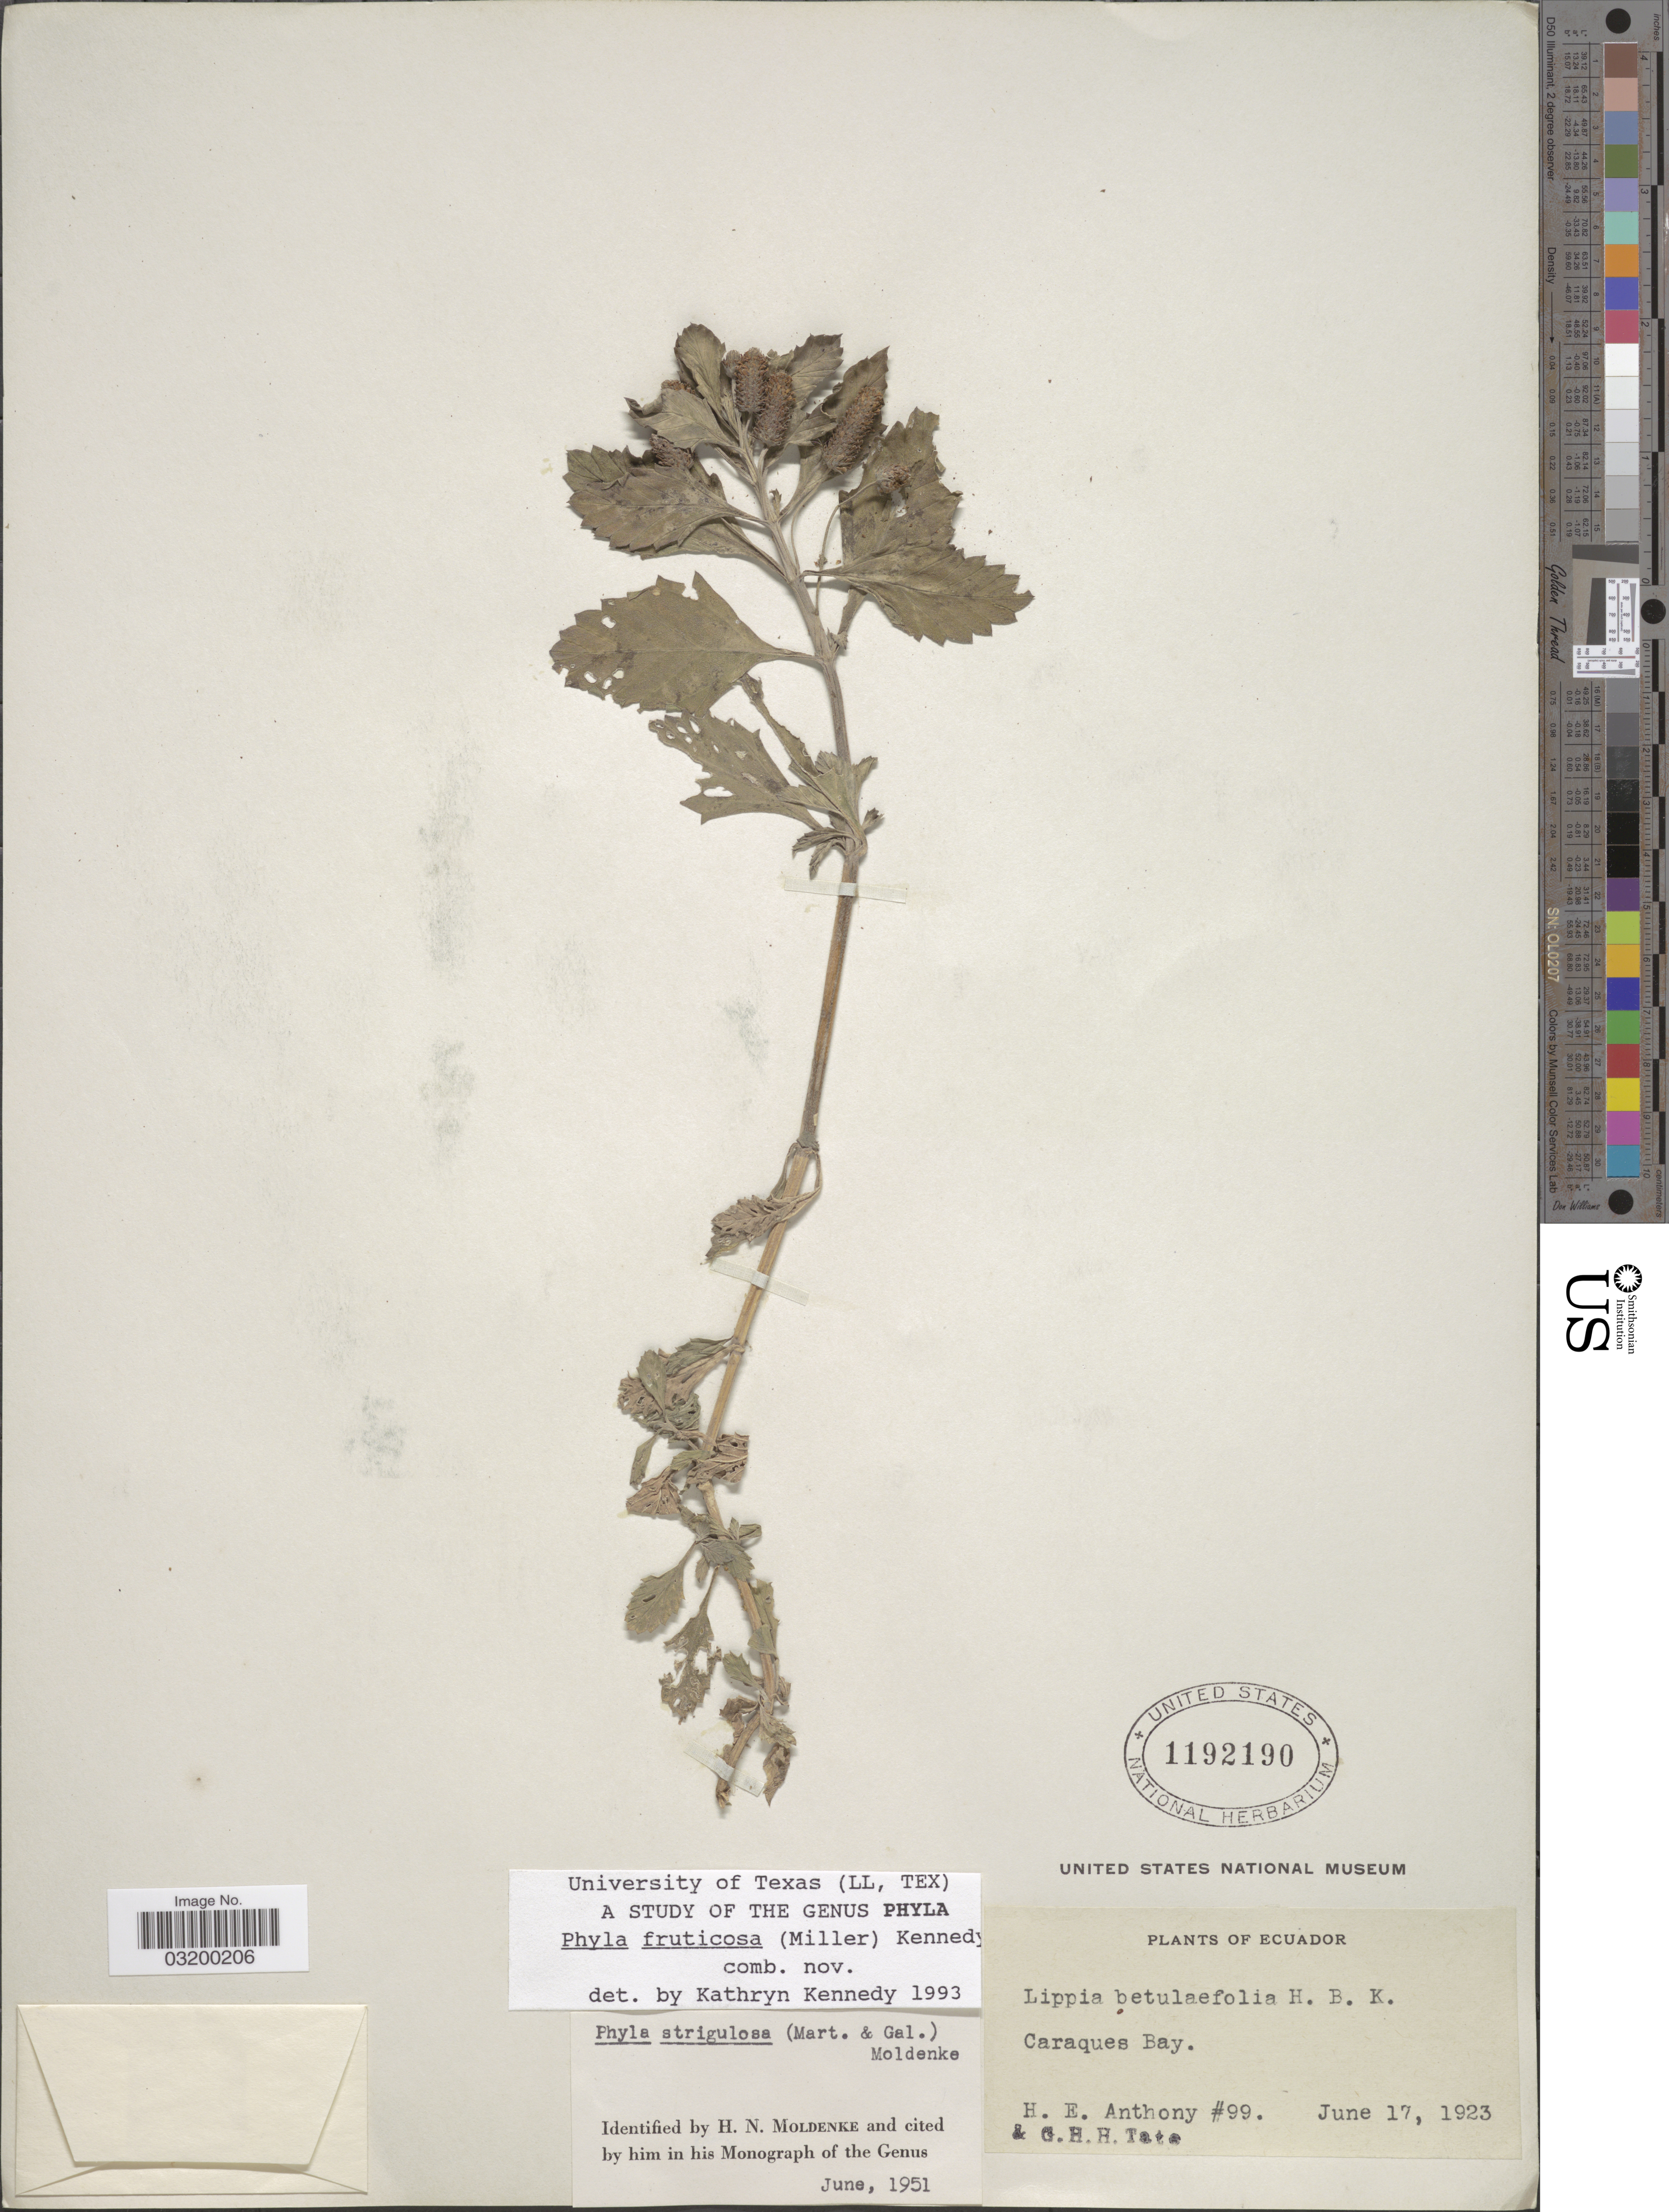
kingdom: Plantae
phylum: Tracheophyta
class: Magnoliopsida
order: Lamiales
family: Verbenaceae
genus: Phyla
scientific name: Phyla fruticosa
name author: (Mill.) K. Kenn. ex Wunderlin & B.F. Hansen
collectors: H. E. Anthony & G. H. H.Tate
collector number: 99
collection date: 1923-06-17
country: Ecuador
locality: Caraques Bay.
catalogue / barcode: US 1192190